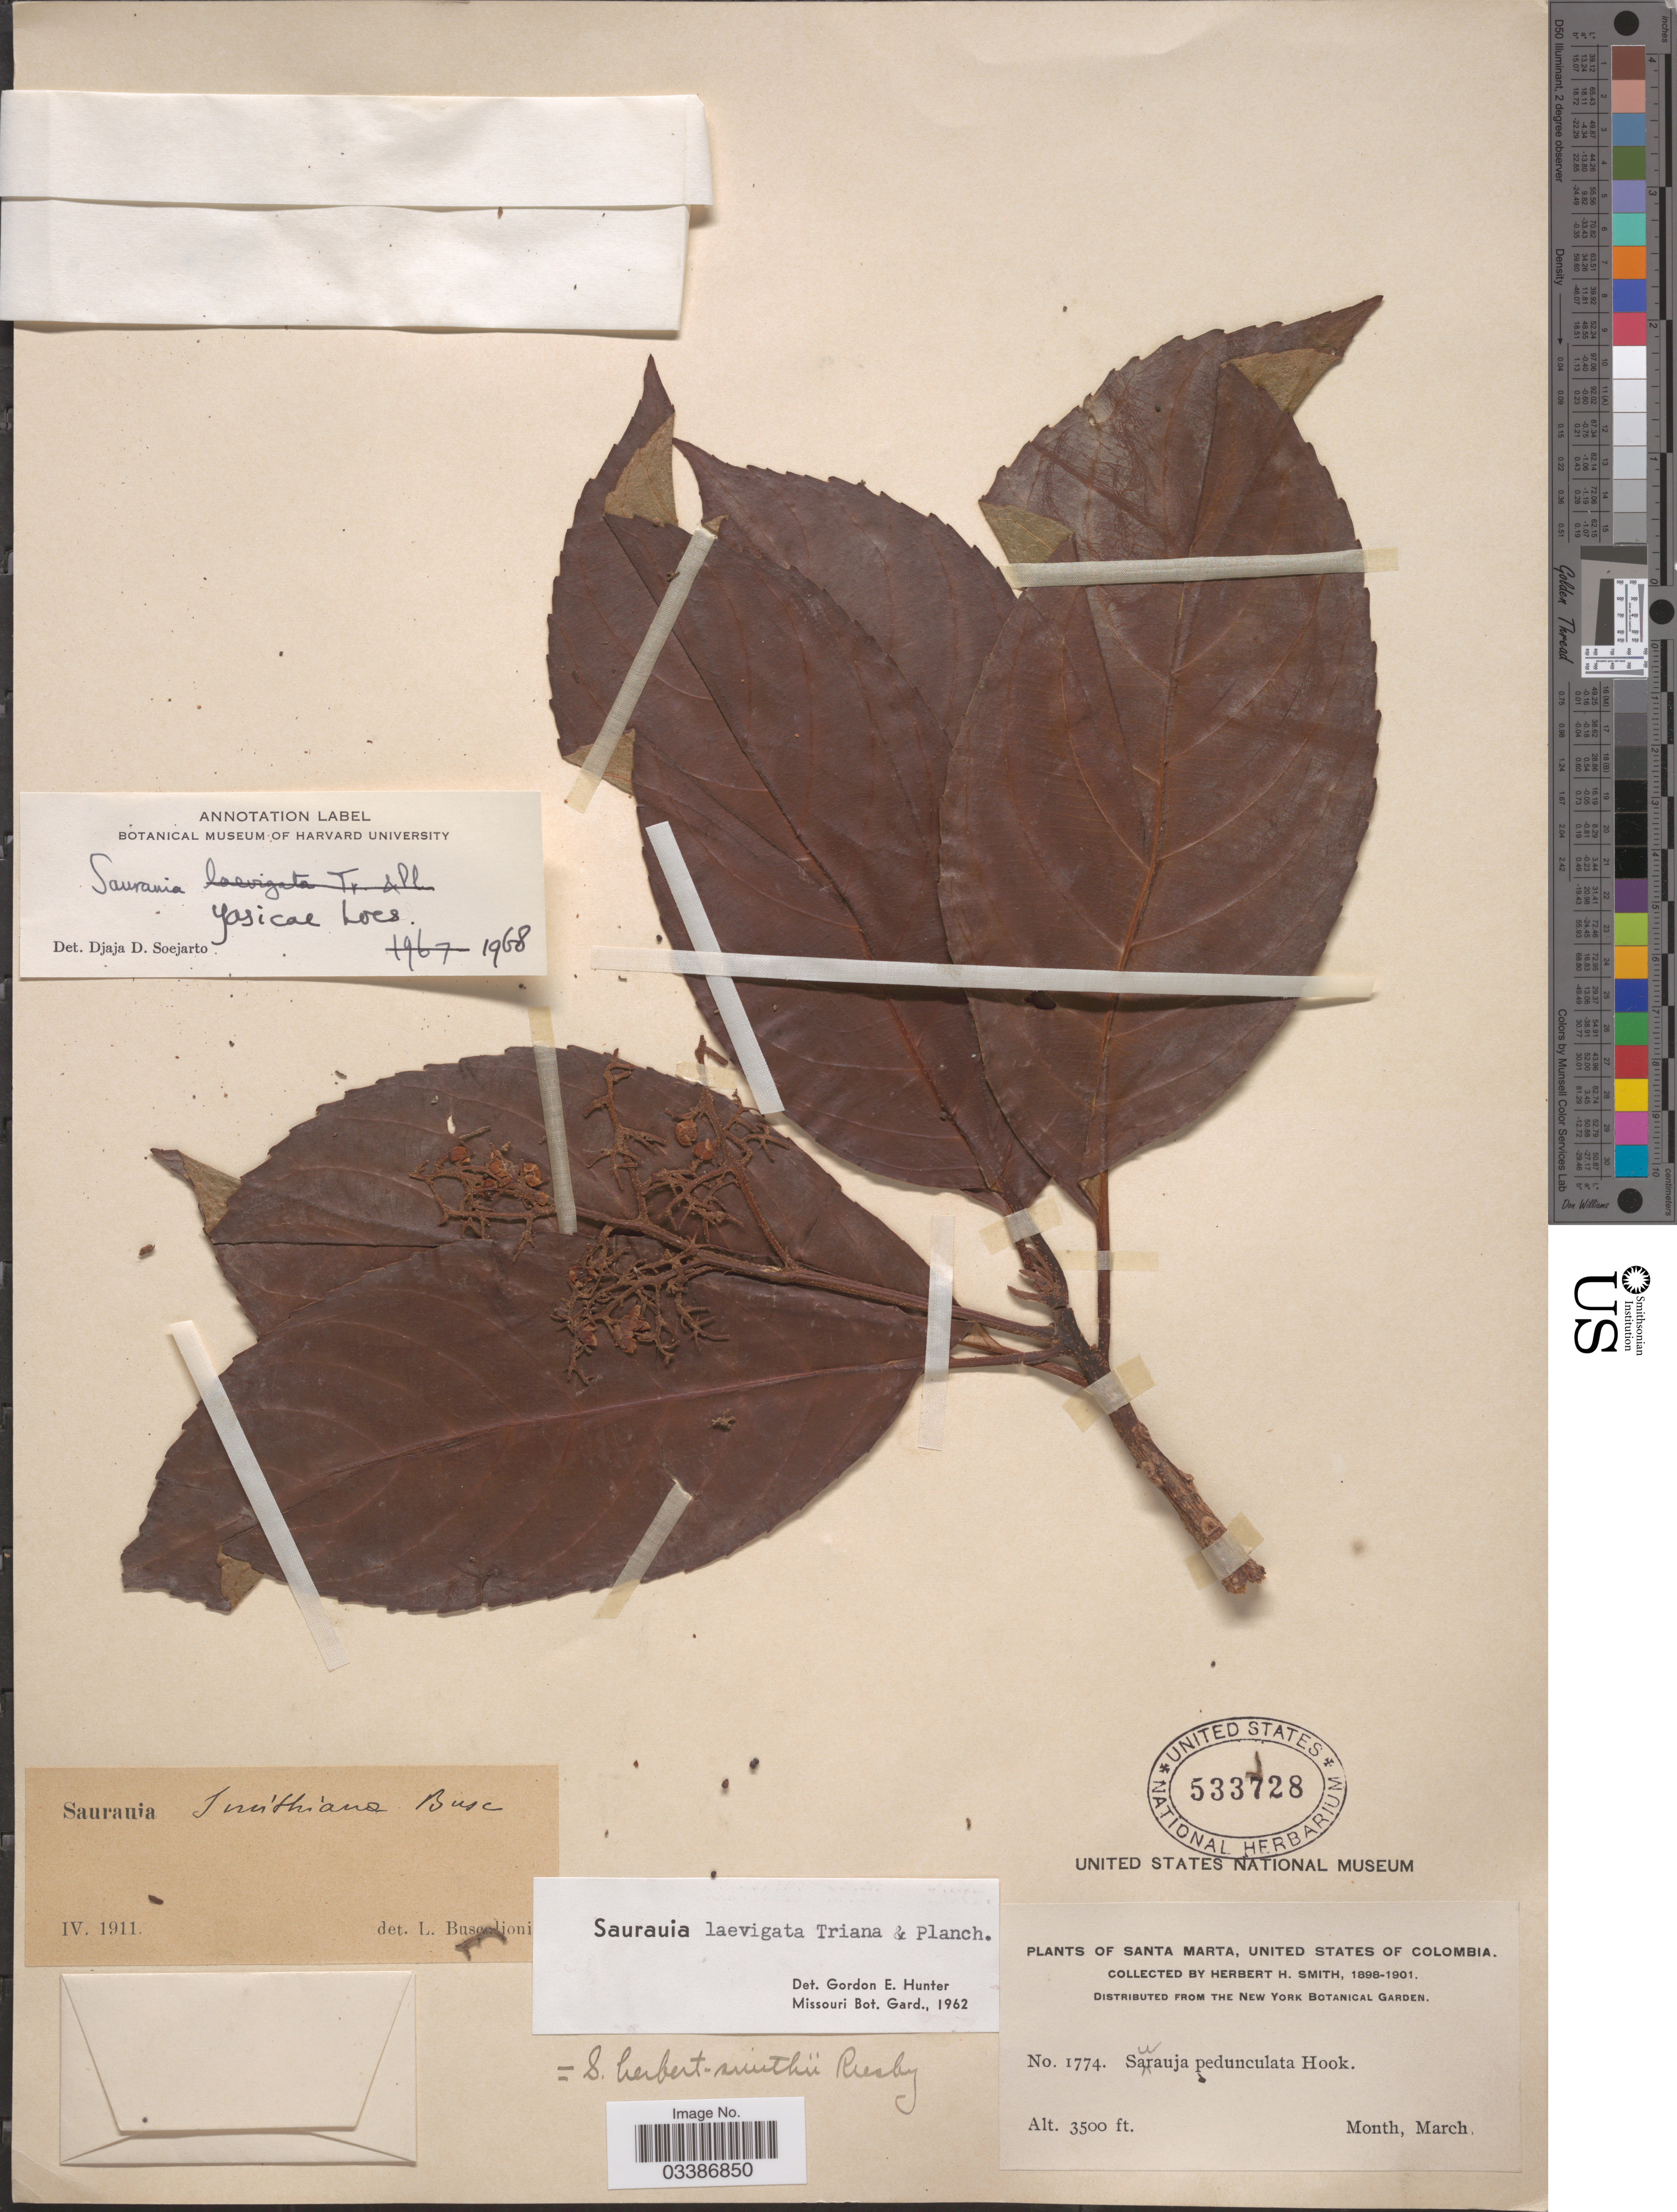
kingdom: Plantae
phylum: Tracheophyta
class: Magnoliopsida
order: Ericales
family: Actinidiaceae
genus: Saurauia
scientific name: Saurauia yasicae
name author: Loes.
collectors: Herbert H. Smith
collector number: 1774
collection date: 1898-03/1901-03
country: Colombia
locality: Santa Marta, United States of Colombia.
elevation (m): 1067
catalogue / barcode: US 533728